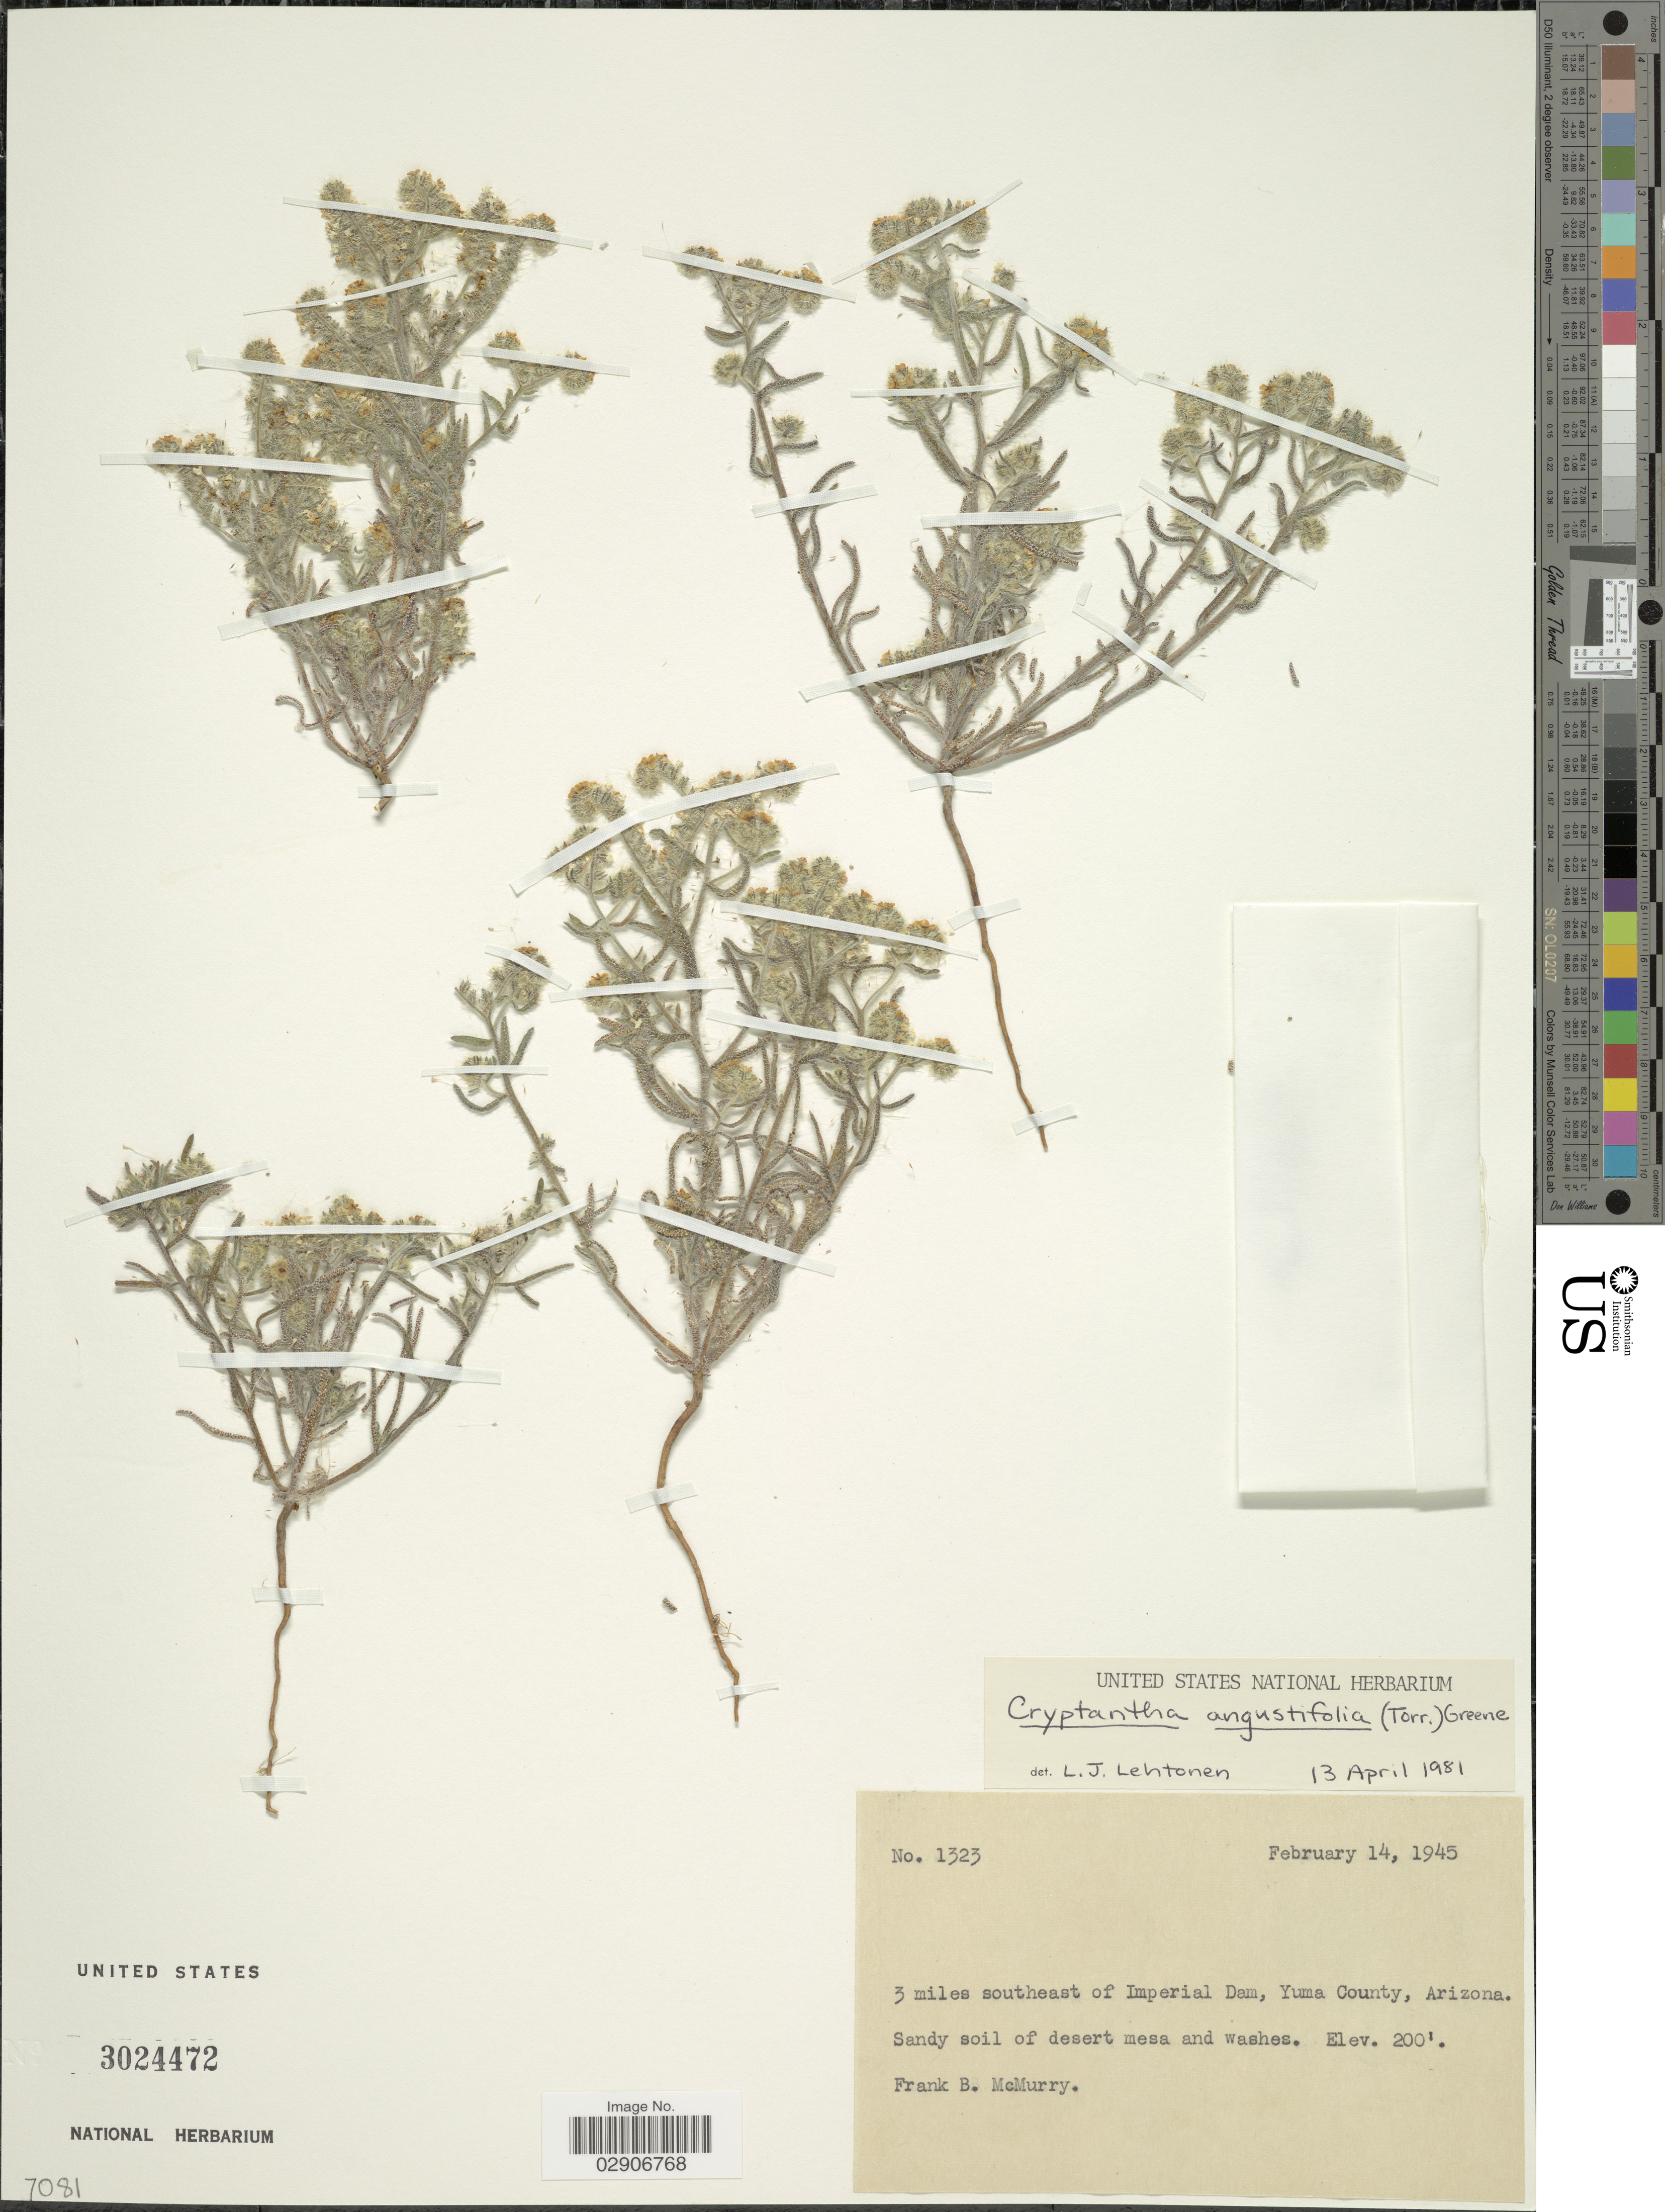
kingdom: Plantae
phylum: Tracheophyta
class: Magnoliopsida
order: Boraginales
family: Boraginaceae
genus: Cryptantha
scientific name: Cryptantha angustifolia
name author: (Torr.) Greene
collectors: F. B. McMurry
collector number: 1323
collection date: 1945-02-14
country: United States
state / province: Arizona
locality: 3 miles southeast of Imperial Dam, Yuma County.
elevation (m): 61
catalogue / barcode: US 3024472